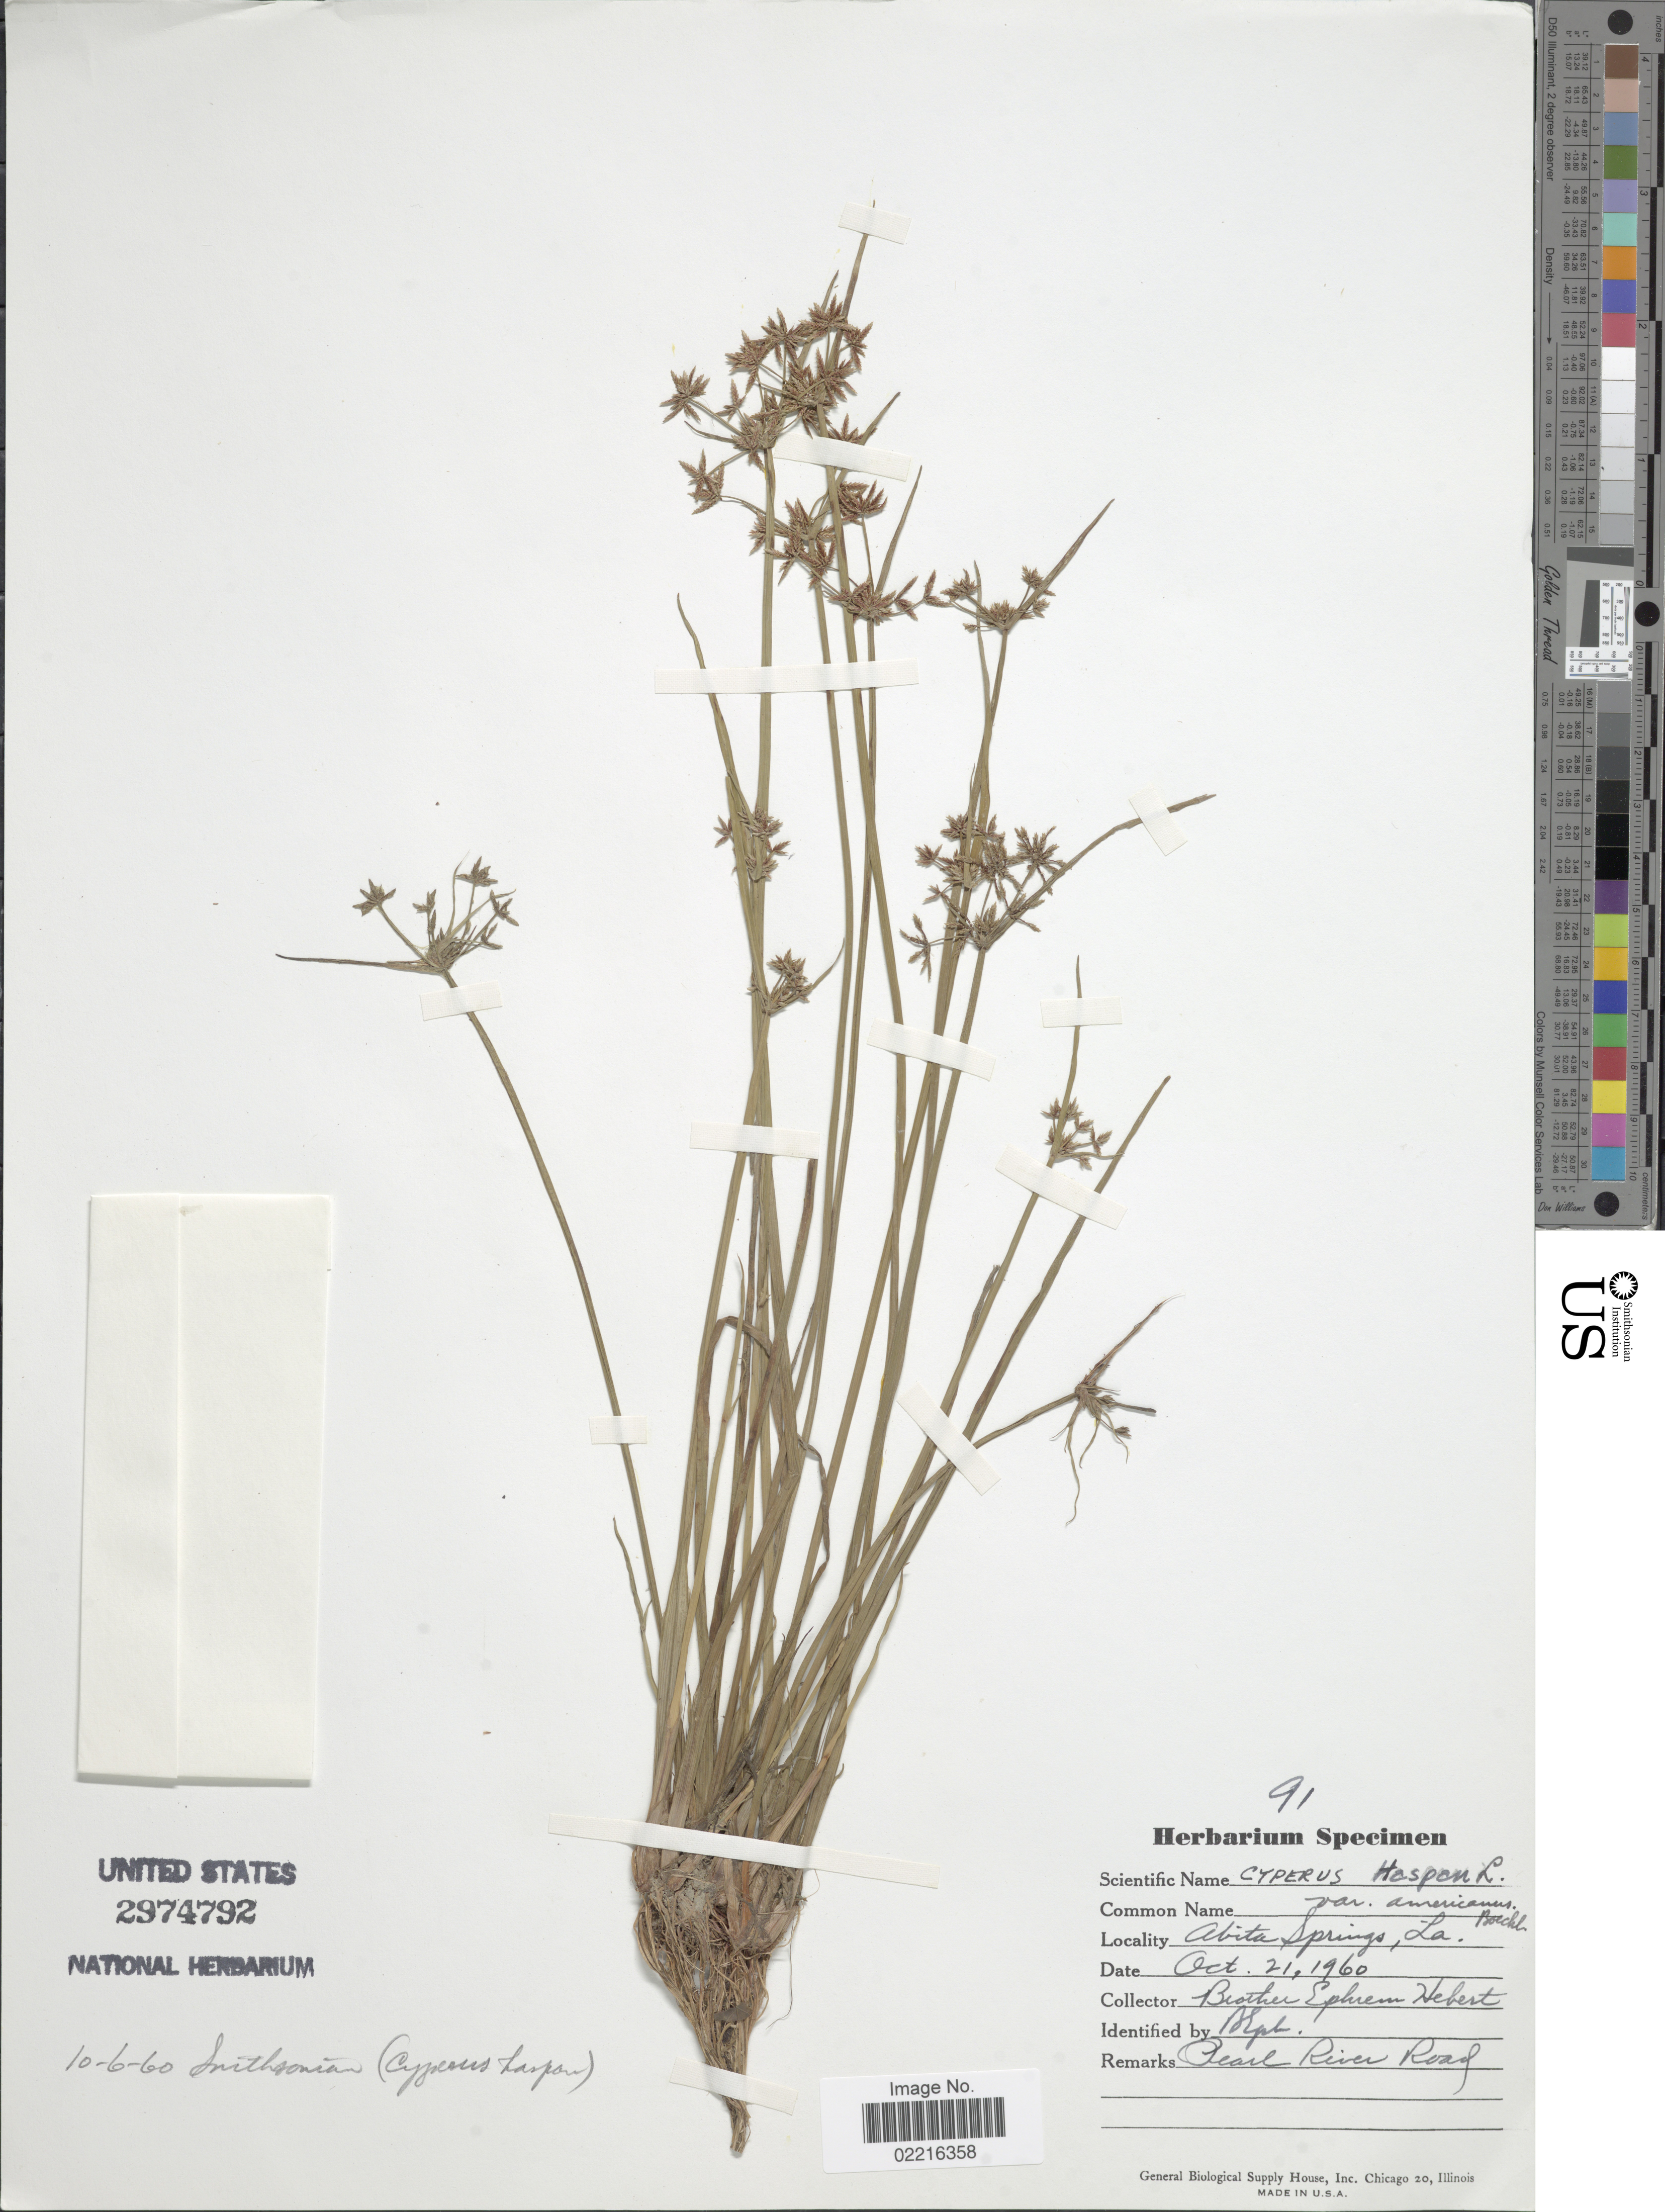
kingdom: Plantae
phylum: Tracheophyta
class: Liliopsida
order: Poales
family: Cyperaceae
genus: Cyperus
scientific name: Cyperus haspan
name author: L.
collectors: E. Hebert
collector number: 91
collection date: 1960-10-21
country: United States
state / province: Louisiana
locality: Abita Springs, La, Pearl River Road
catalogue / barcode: US 2974792